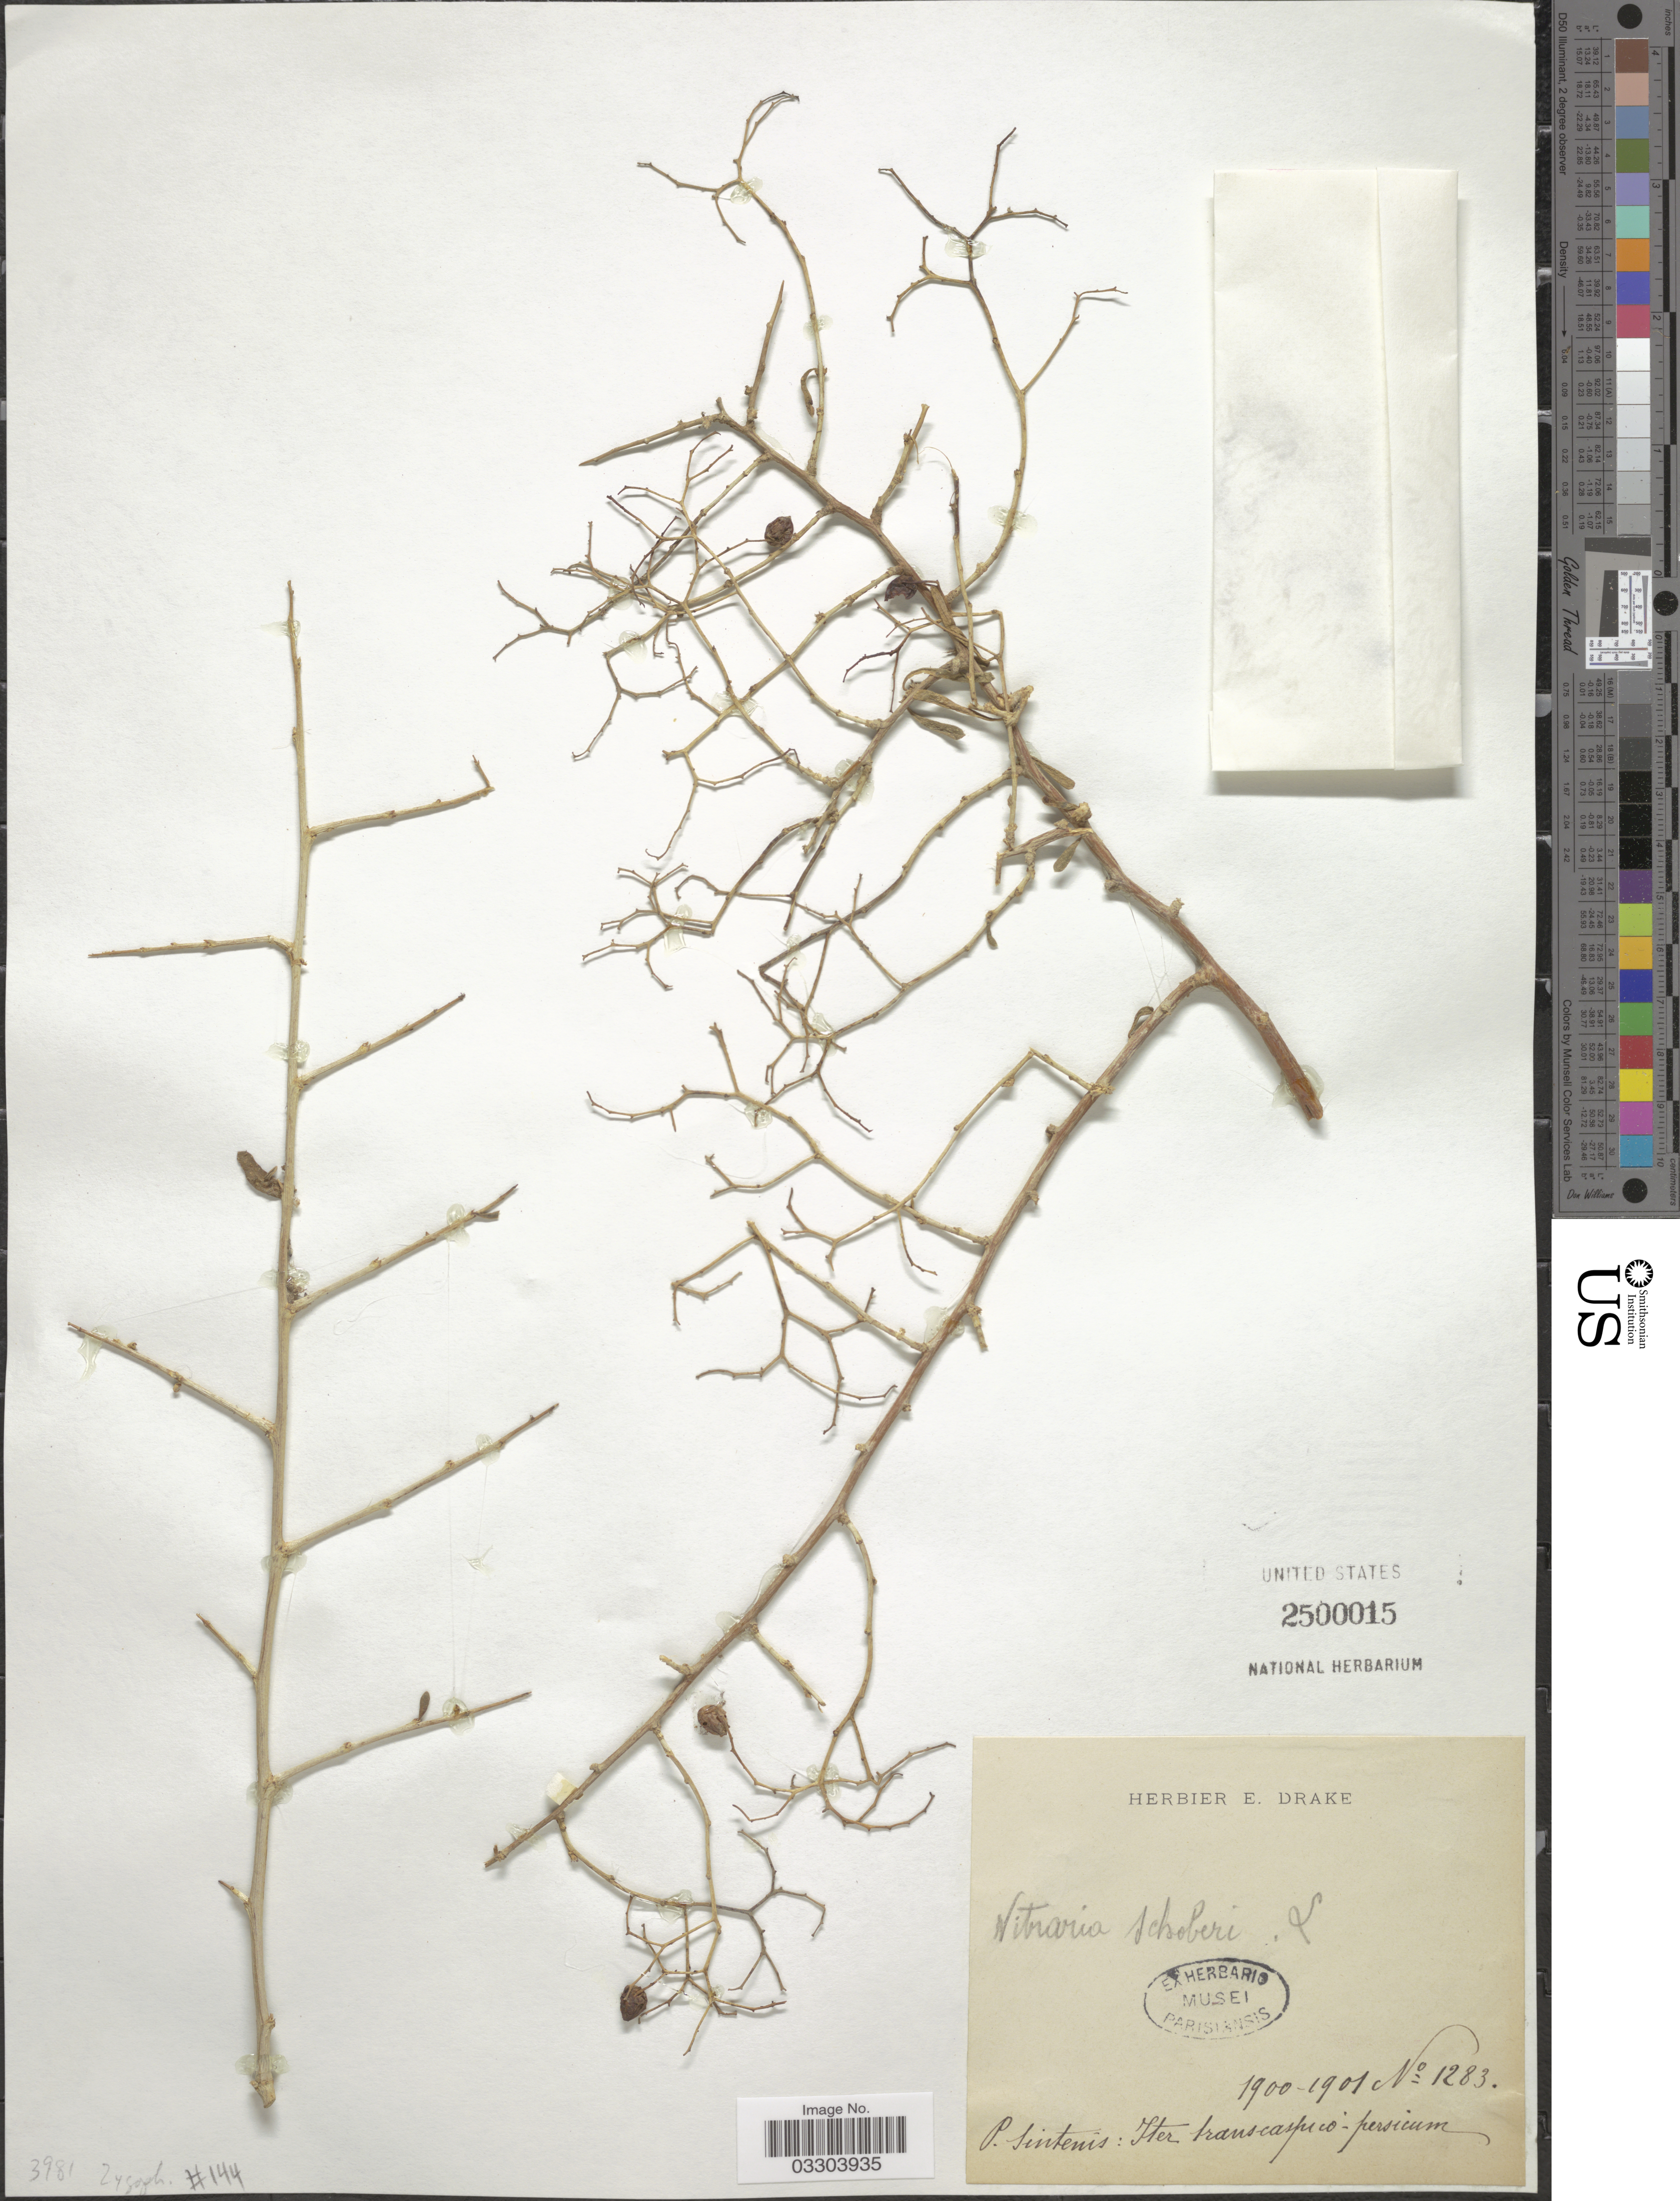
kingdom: Plantae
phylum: Tracheophyta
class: Magnoliopsida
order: Sapindales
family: Nitrariaceae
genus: Nitraria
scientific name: Nitraria schoberi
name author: L.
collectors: P. Sintenis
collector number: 1283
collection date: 1900/1901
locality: Iter transcaspico persicum.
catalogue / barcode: US 2500015